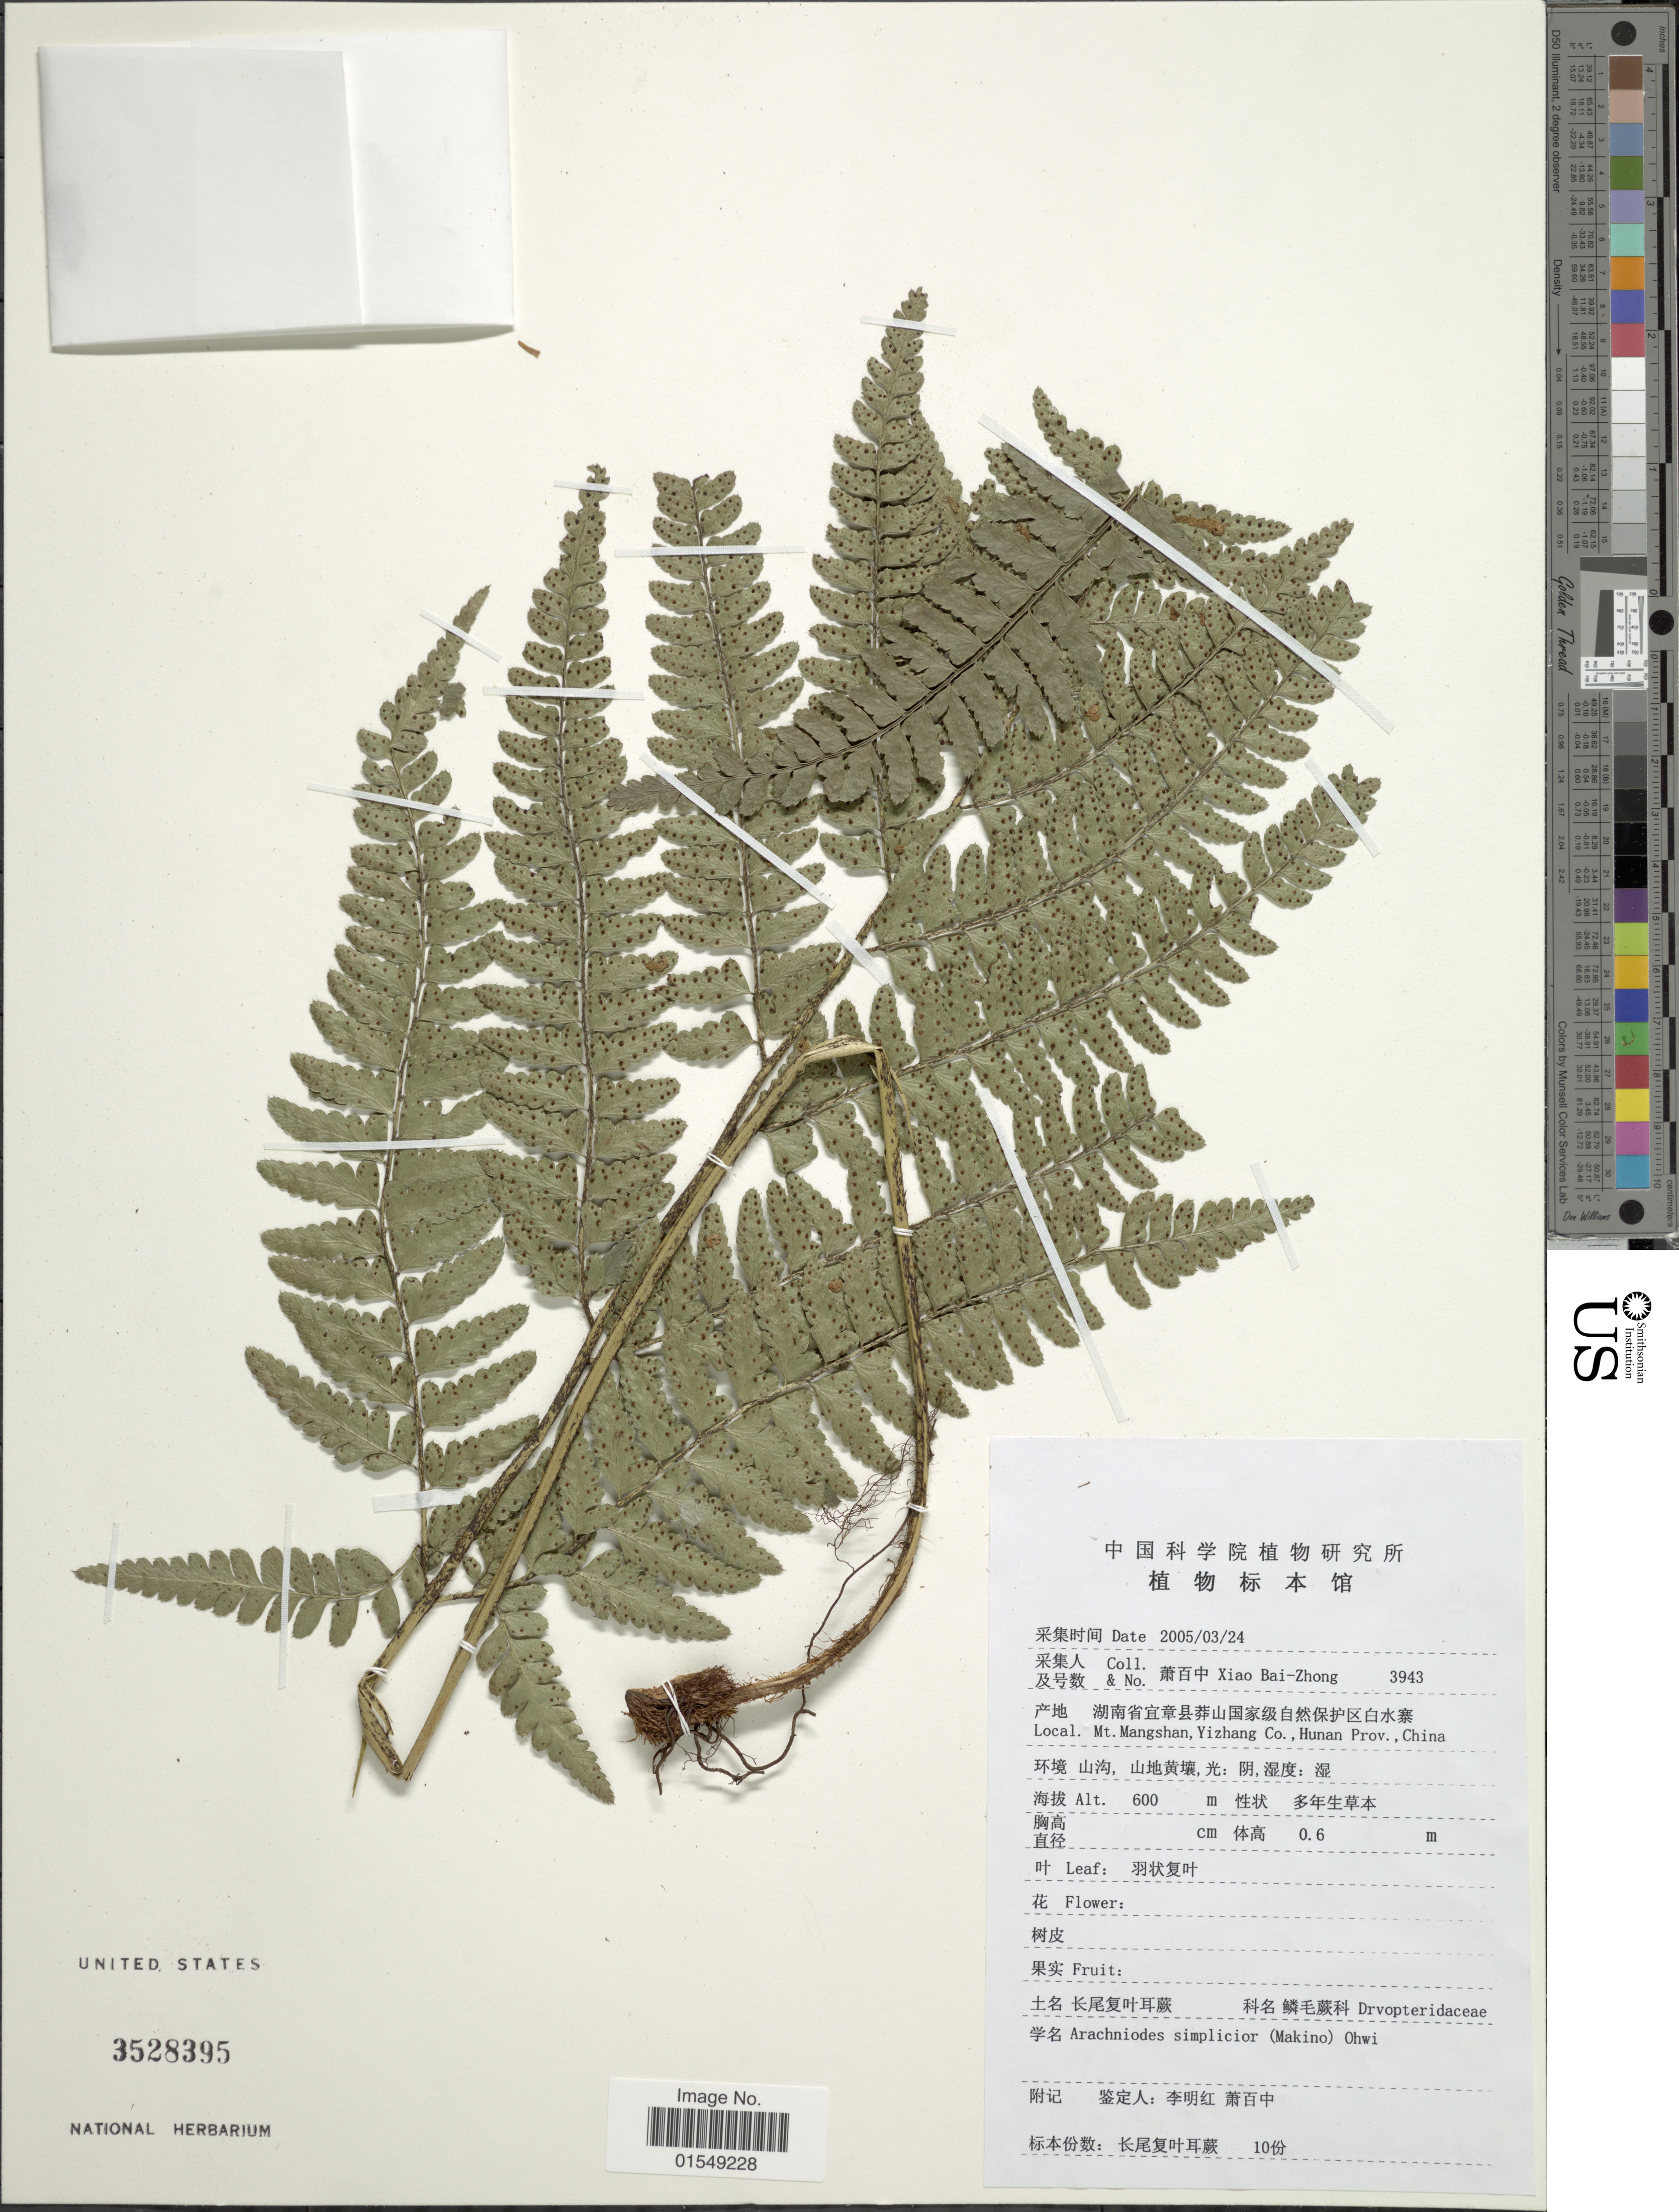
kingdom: Plantae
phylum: Tracheophyta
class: Polypodiopsida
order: Polypodiales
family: Dryopteridaceae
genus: Arachniodes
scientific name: Arachniodes simplicior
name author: (Makino) Ohwi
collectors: B. Z. Xiao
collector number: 3943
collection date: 2005-03-24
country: China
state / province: Hunan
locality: Mt. Mangshan, Yizhang Co., Hunan Prov., China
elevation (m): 600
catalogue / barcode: US 3528395